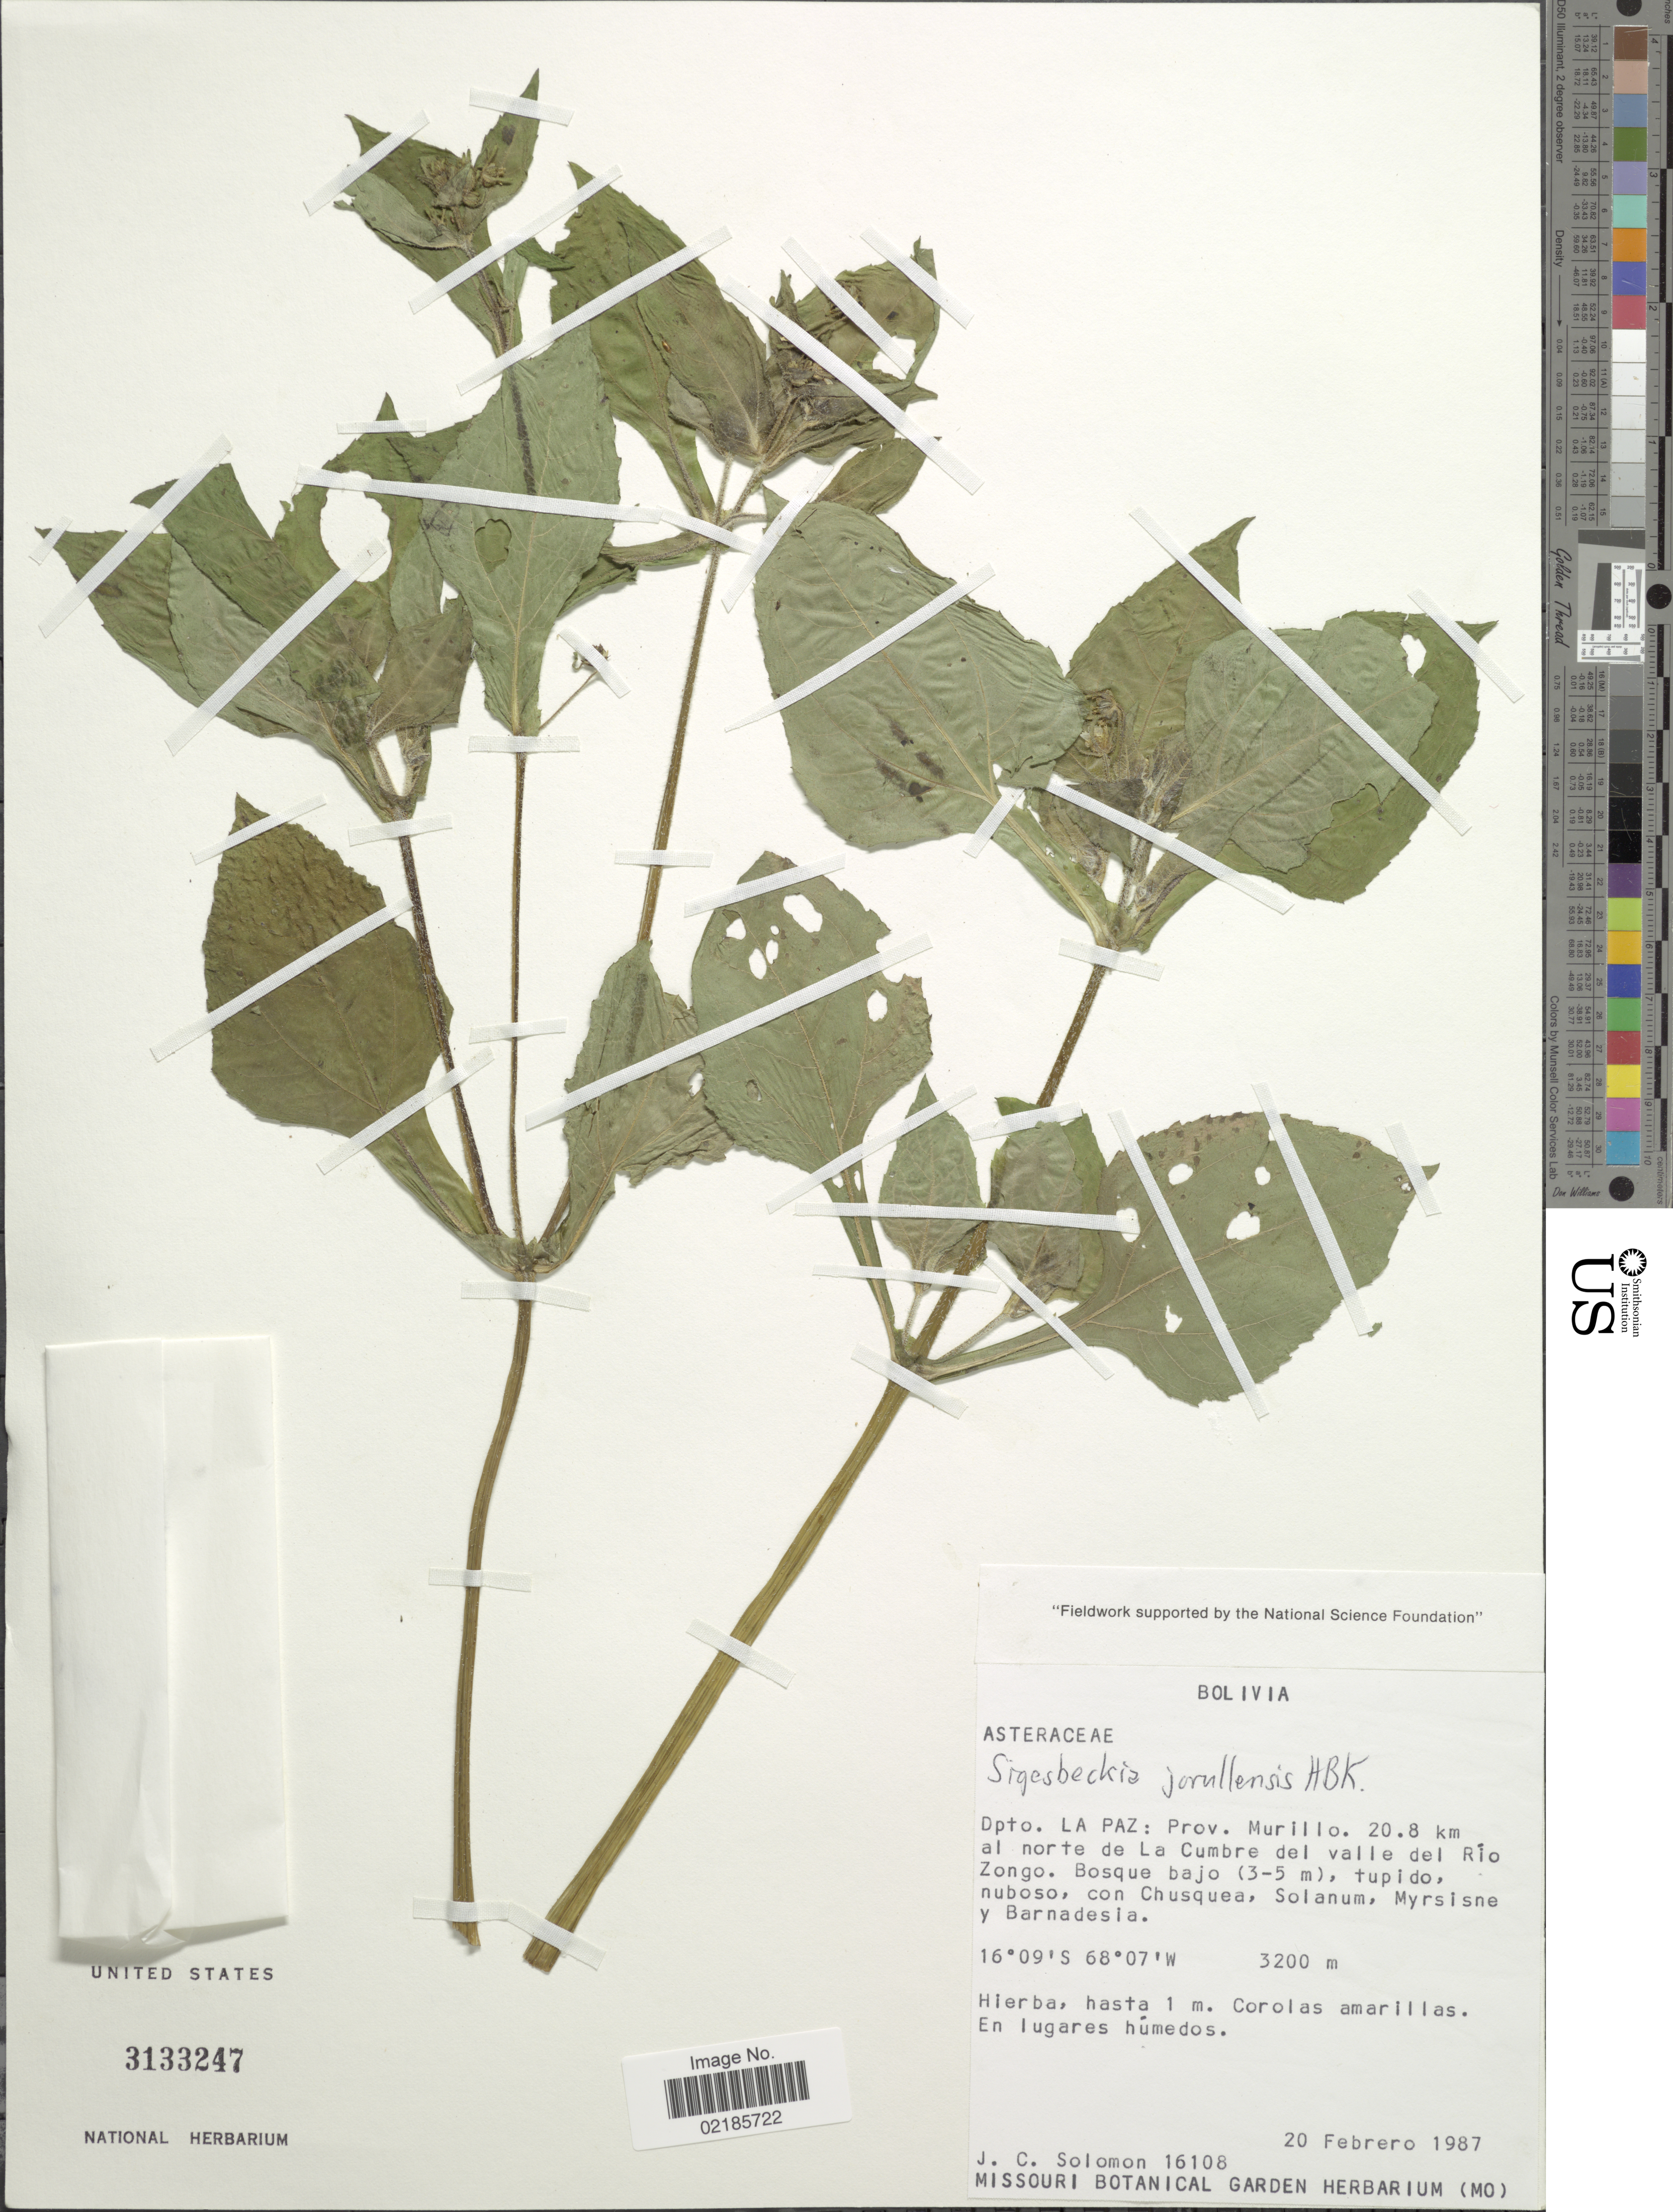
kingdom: Plantae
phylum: Tracheophyta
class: Magnoliopsida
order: Asterales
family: Asteraceae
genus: Sigesbeckia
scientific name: Sigesbeckia jorullensis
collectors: J. C. Solomon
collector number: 16108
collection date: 1987-02-20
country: Bolivia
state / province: La Paz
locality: Prov. Murillo, 20.8 km al norte de La Cumbre del valle del Río Zongo, Bosque bajo (3-5 m)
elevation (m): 3200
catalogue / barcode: US 3133247